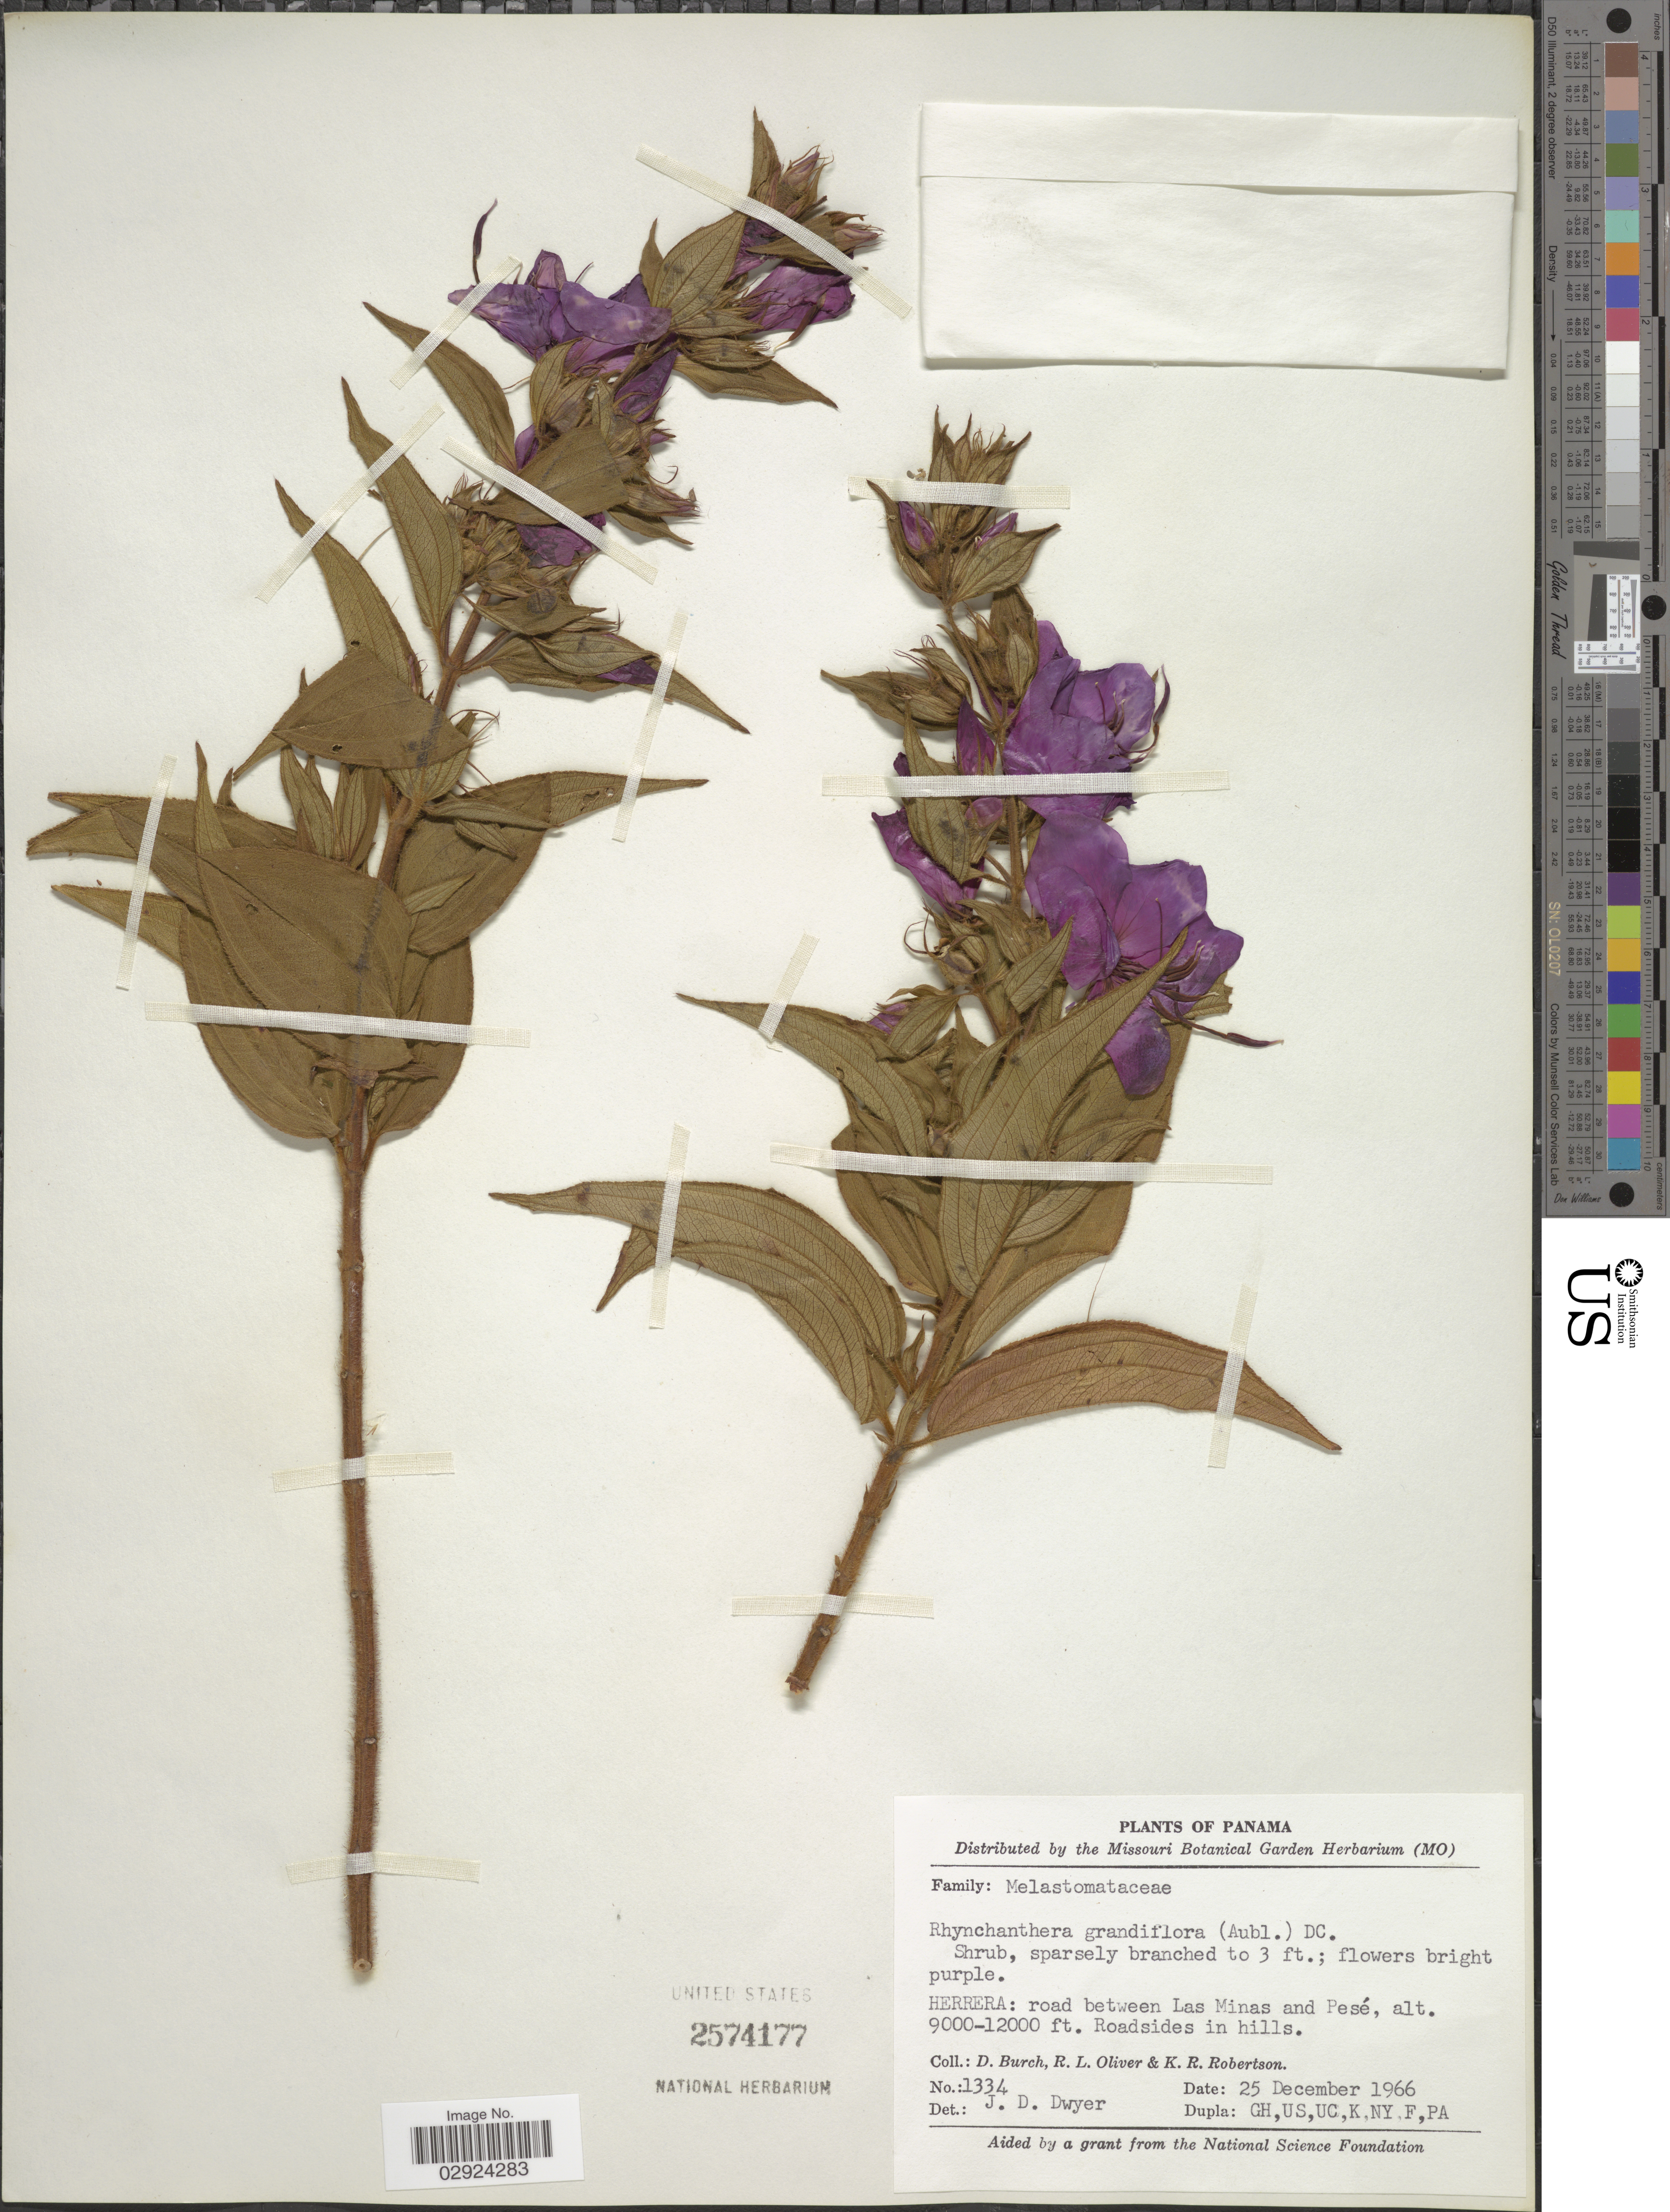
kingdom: Plantae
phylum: Tracheophyta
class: Magnoliopsida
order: Myrtales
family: Melastomataceae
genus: Rhynchanthera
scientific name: Rhynchanthera grandiflora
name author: (Aubl.) DC.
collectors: D. Burch, R. Oliver & K. Robertson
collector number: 1334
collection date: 1966-12-25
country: Panama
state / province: Herrera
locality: Herrera: road between Las Minas and Pesé, Roadsides in hills.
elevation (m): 2743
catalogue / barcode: US 2574177